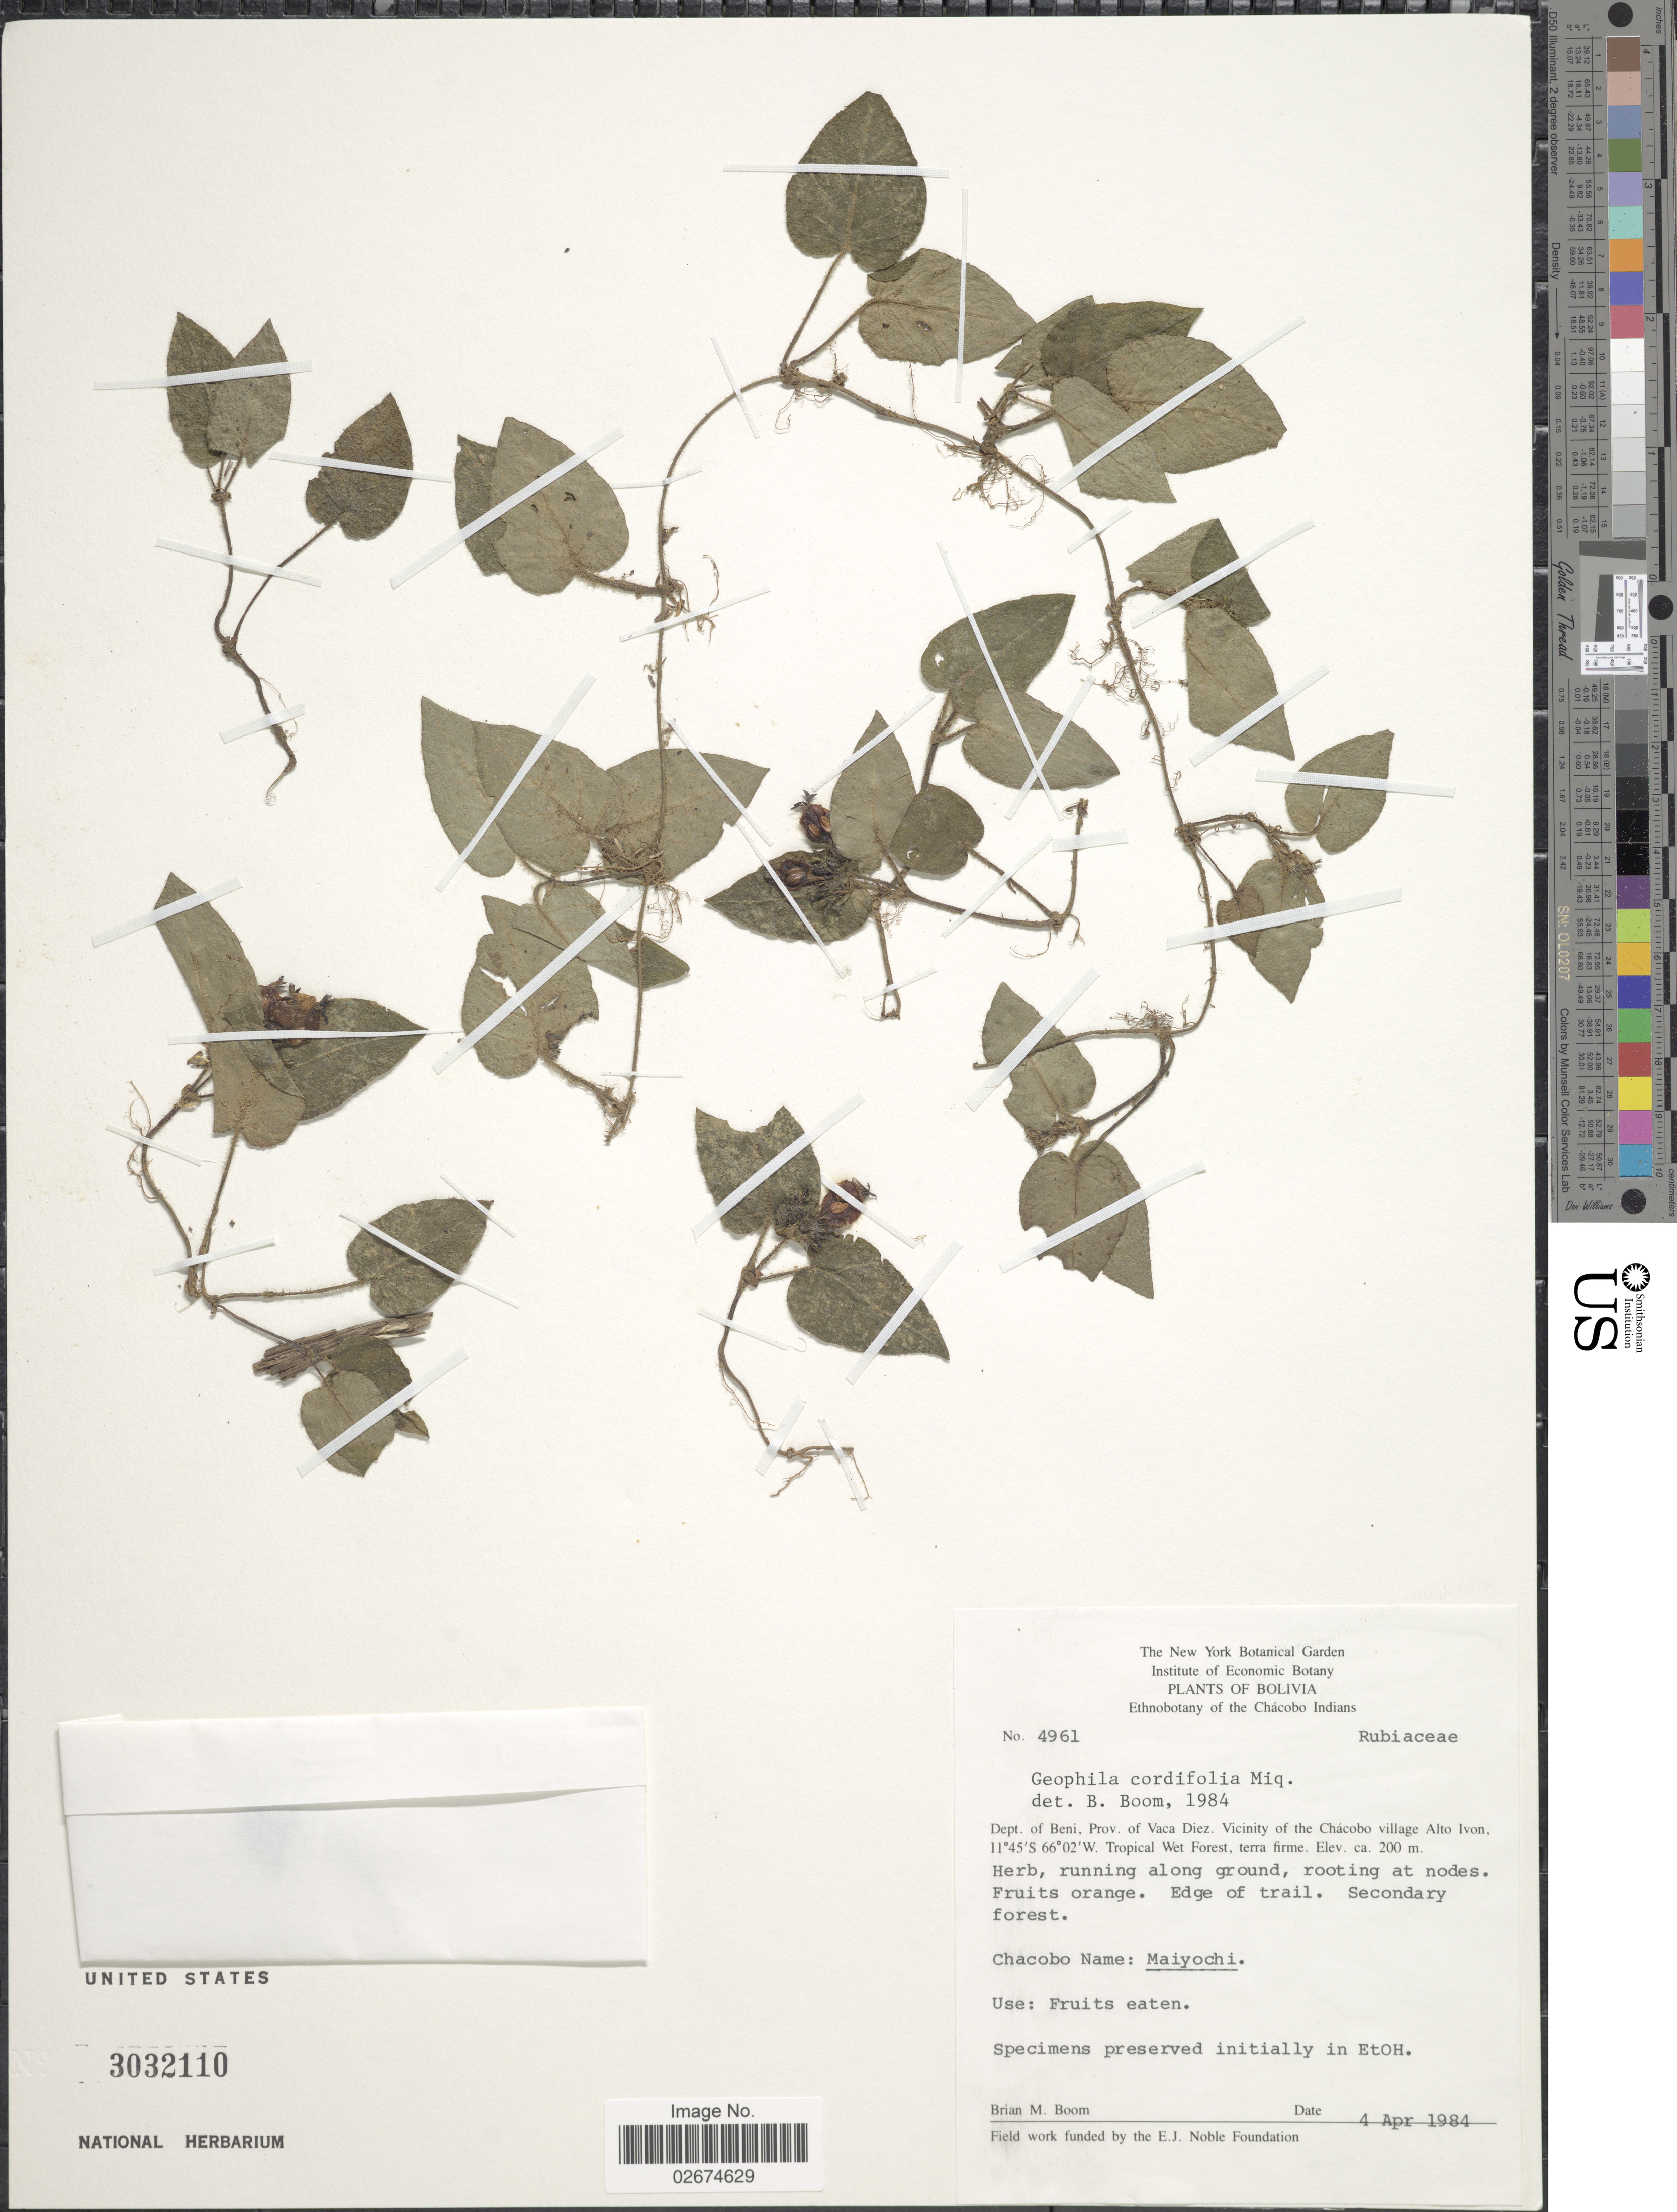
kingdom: Plantae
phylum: Tracheophyta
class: Magnoliopsida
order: Gentianales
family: Rubiaceae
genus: Geophila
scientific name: Geophila cordifolia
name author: Miq.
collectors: B. M. Boom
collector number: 4961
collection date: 1984-04-04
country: Bolivia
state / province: Beni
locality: Dept. of Beni, Prov. of Vaca Diez, Vicinity of the Chacoba village Alto Ivon, Tropical Wet Forest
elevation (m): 200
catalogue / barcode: US 3032110